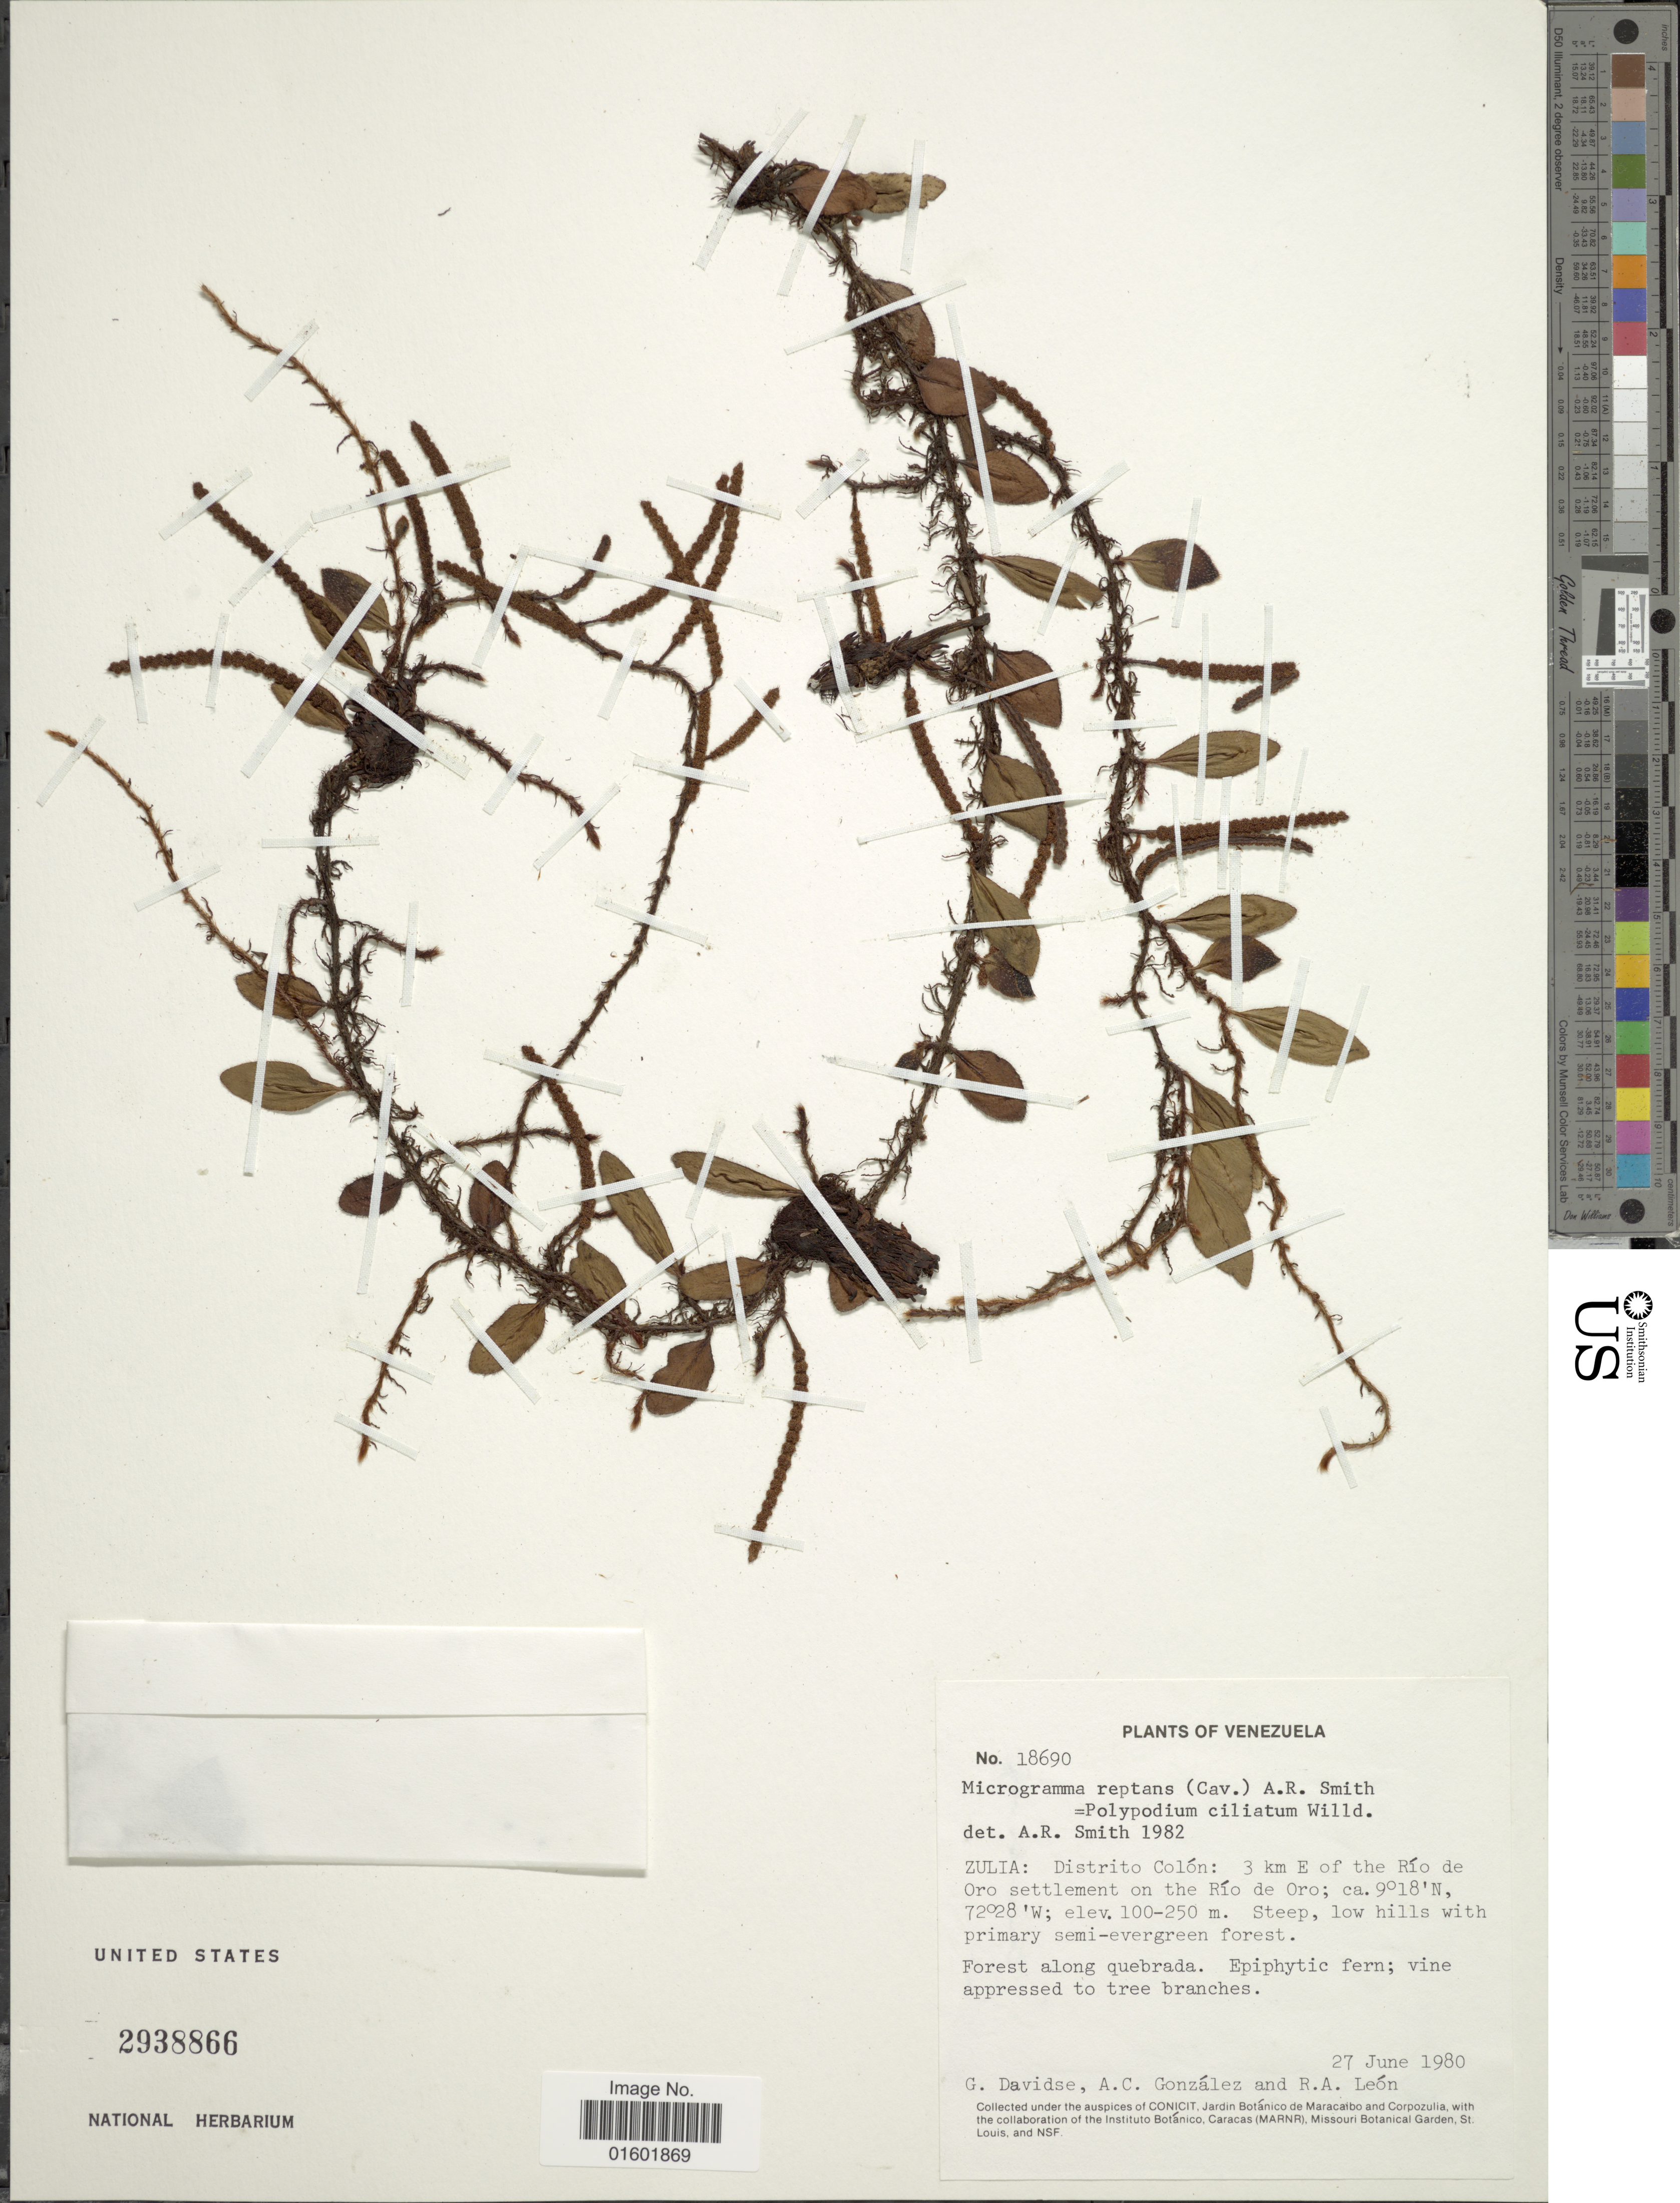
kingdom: Plantae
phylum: Tracheophyta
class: Polypodiopsida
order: Polypodiales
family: Polypodiaceae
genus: Microgramma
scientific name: Microgramma reptans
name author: (Cav.) A.R. Sm.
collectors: G. Davidse, A. C. González & R. A. León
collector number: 18690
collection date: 1980-06-27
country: Venezuela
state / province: Zulia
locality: Distrito Colon: 3 km E of the Rio de Oro settlement on the Rio de Oro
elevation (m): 100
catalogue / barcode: US 2938866